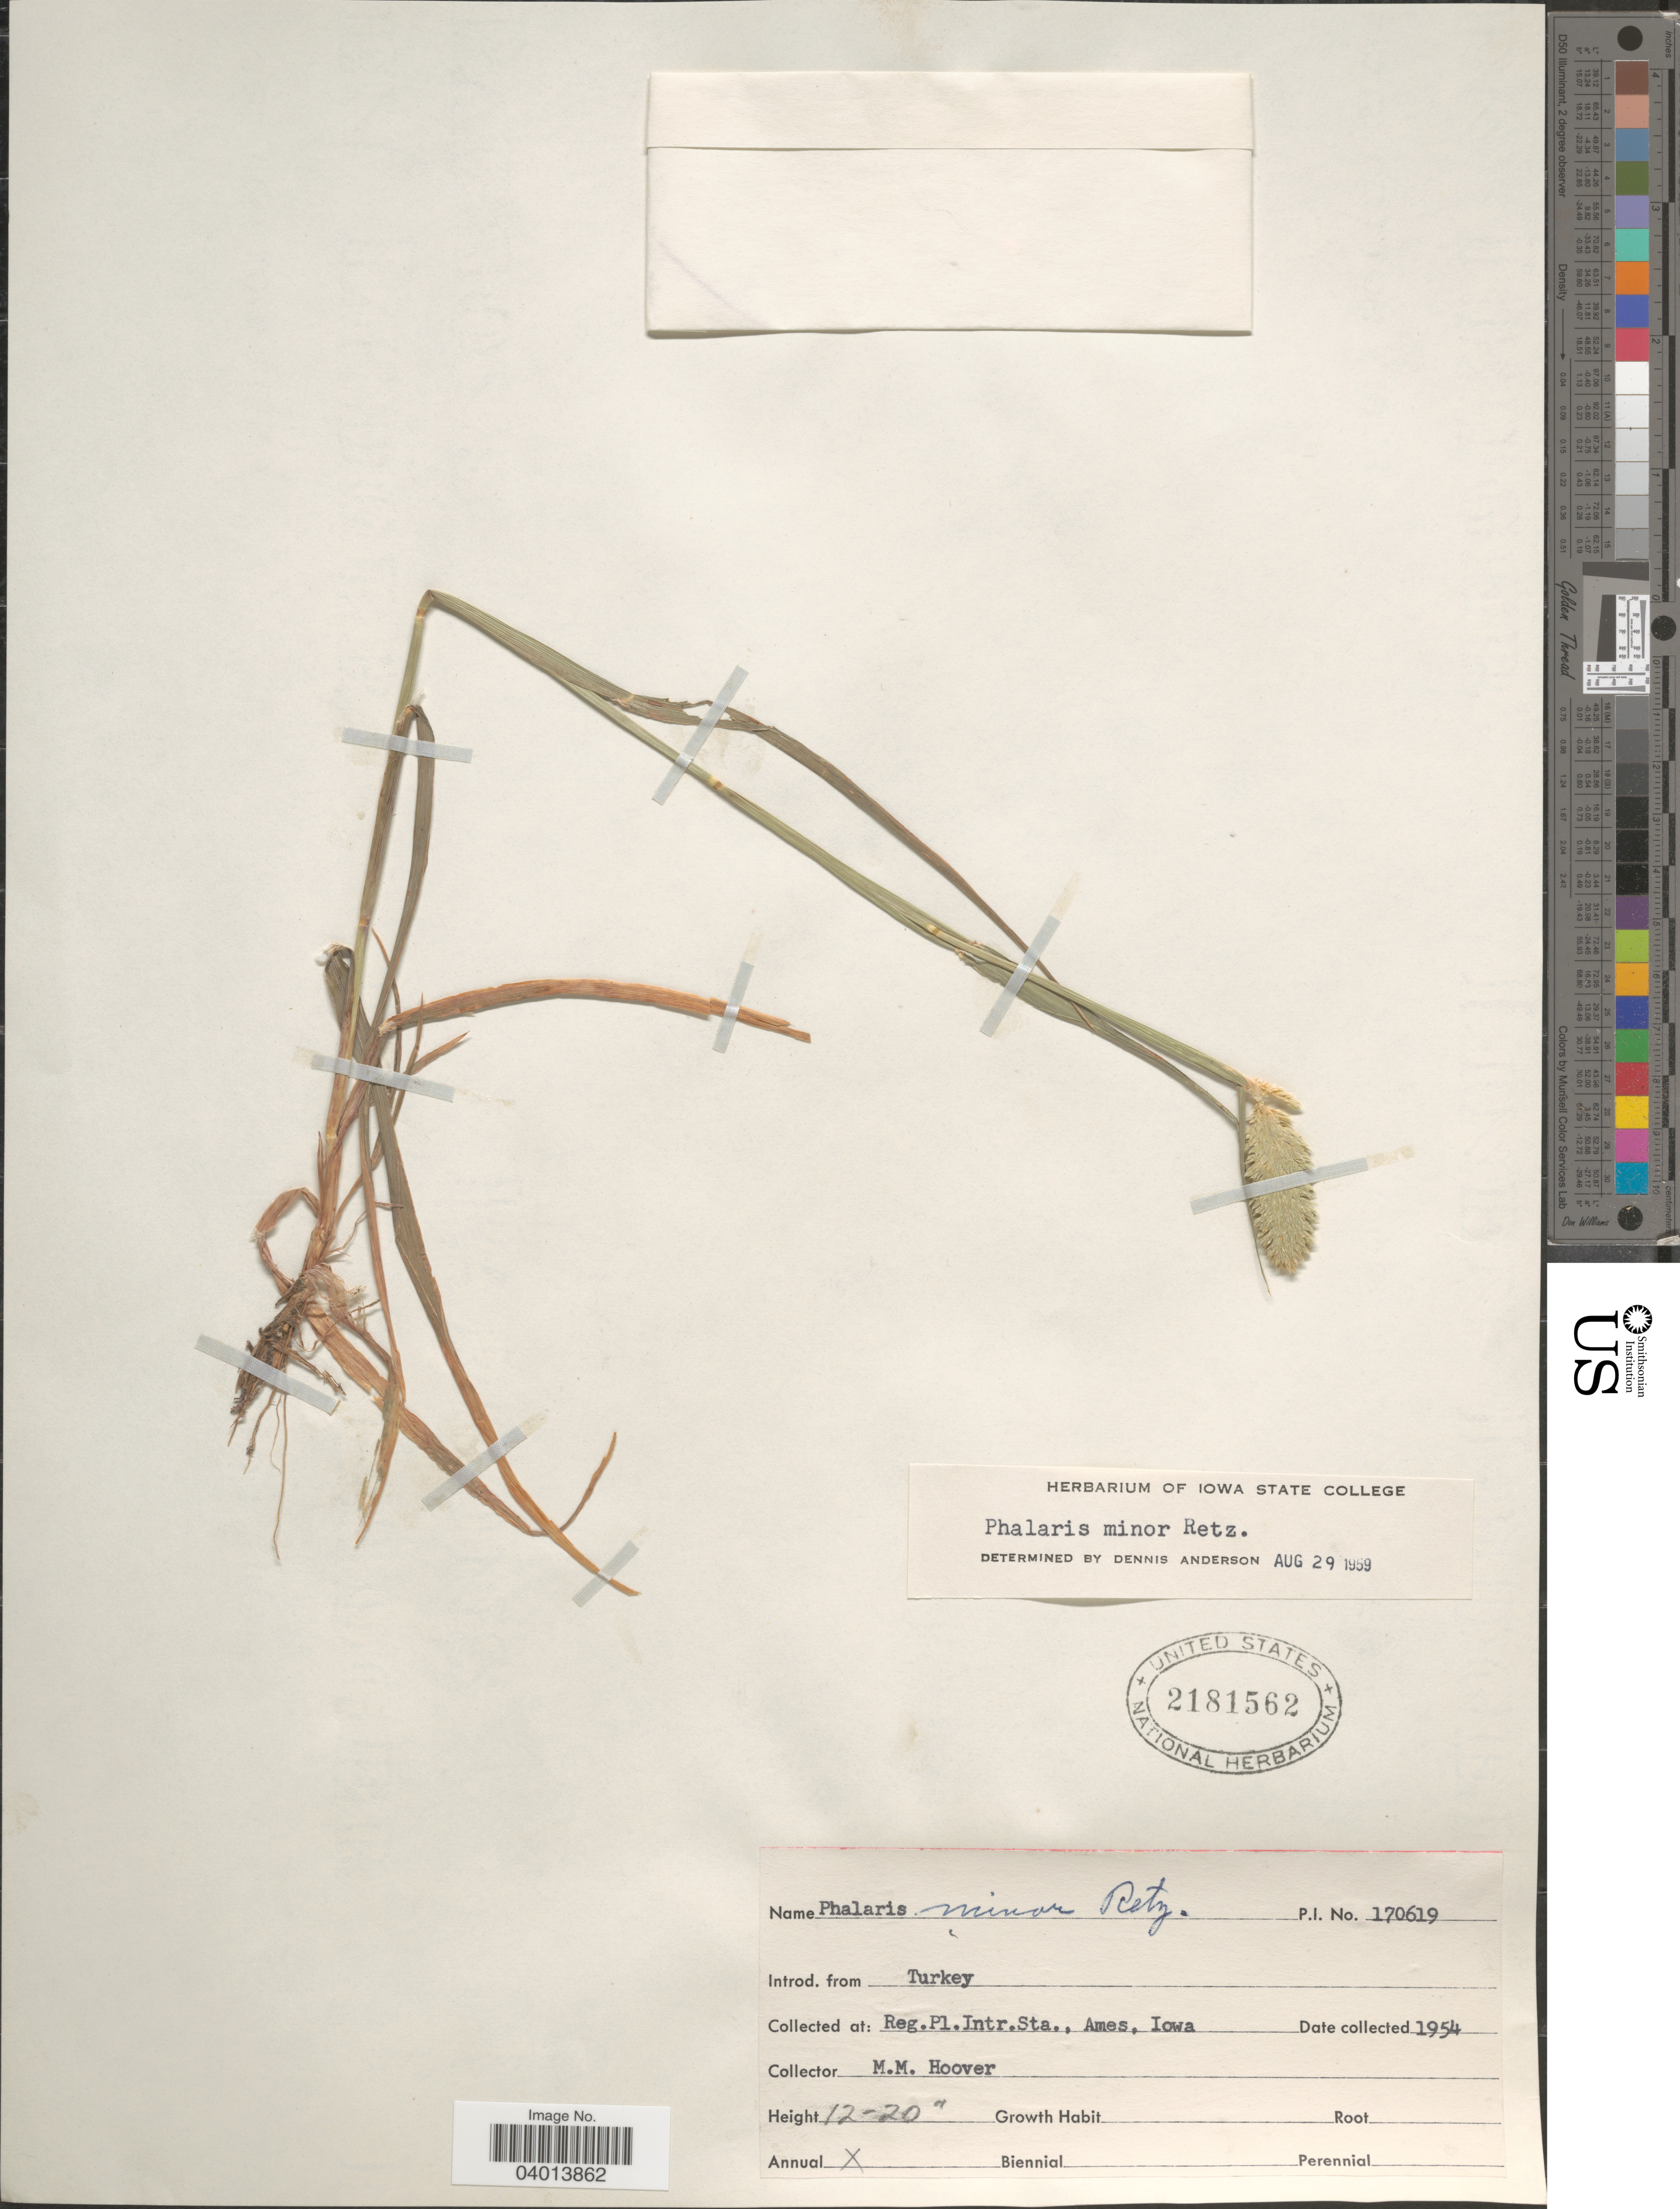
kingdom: Plantae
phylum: Tracheophyta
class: Liliopsida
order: Poales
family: Poaceae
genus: Phalaris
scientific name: Phalaris minor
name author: Retz.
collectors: M. Hoover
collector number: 170619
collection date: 1954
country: United States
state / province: Iowa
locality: Reg. Pl. Intr. Sta., Ames.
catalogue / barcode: US 2181562